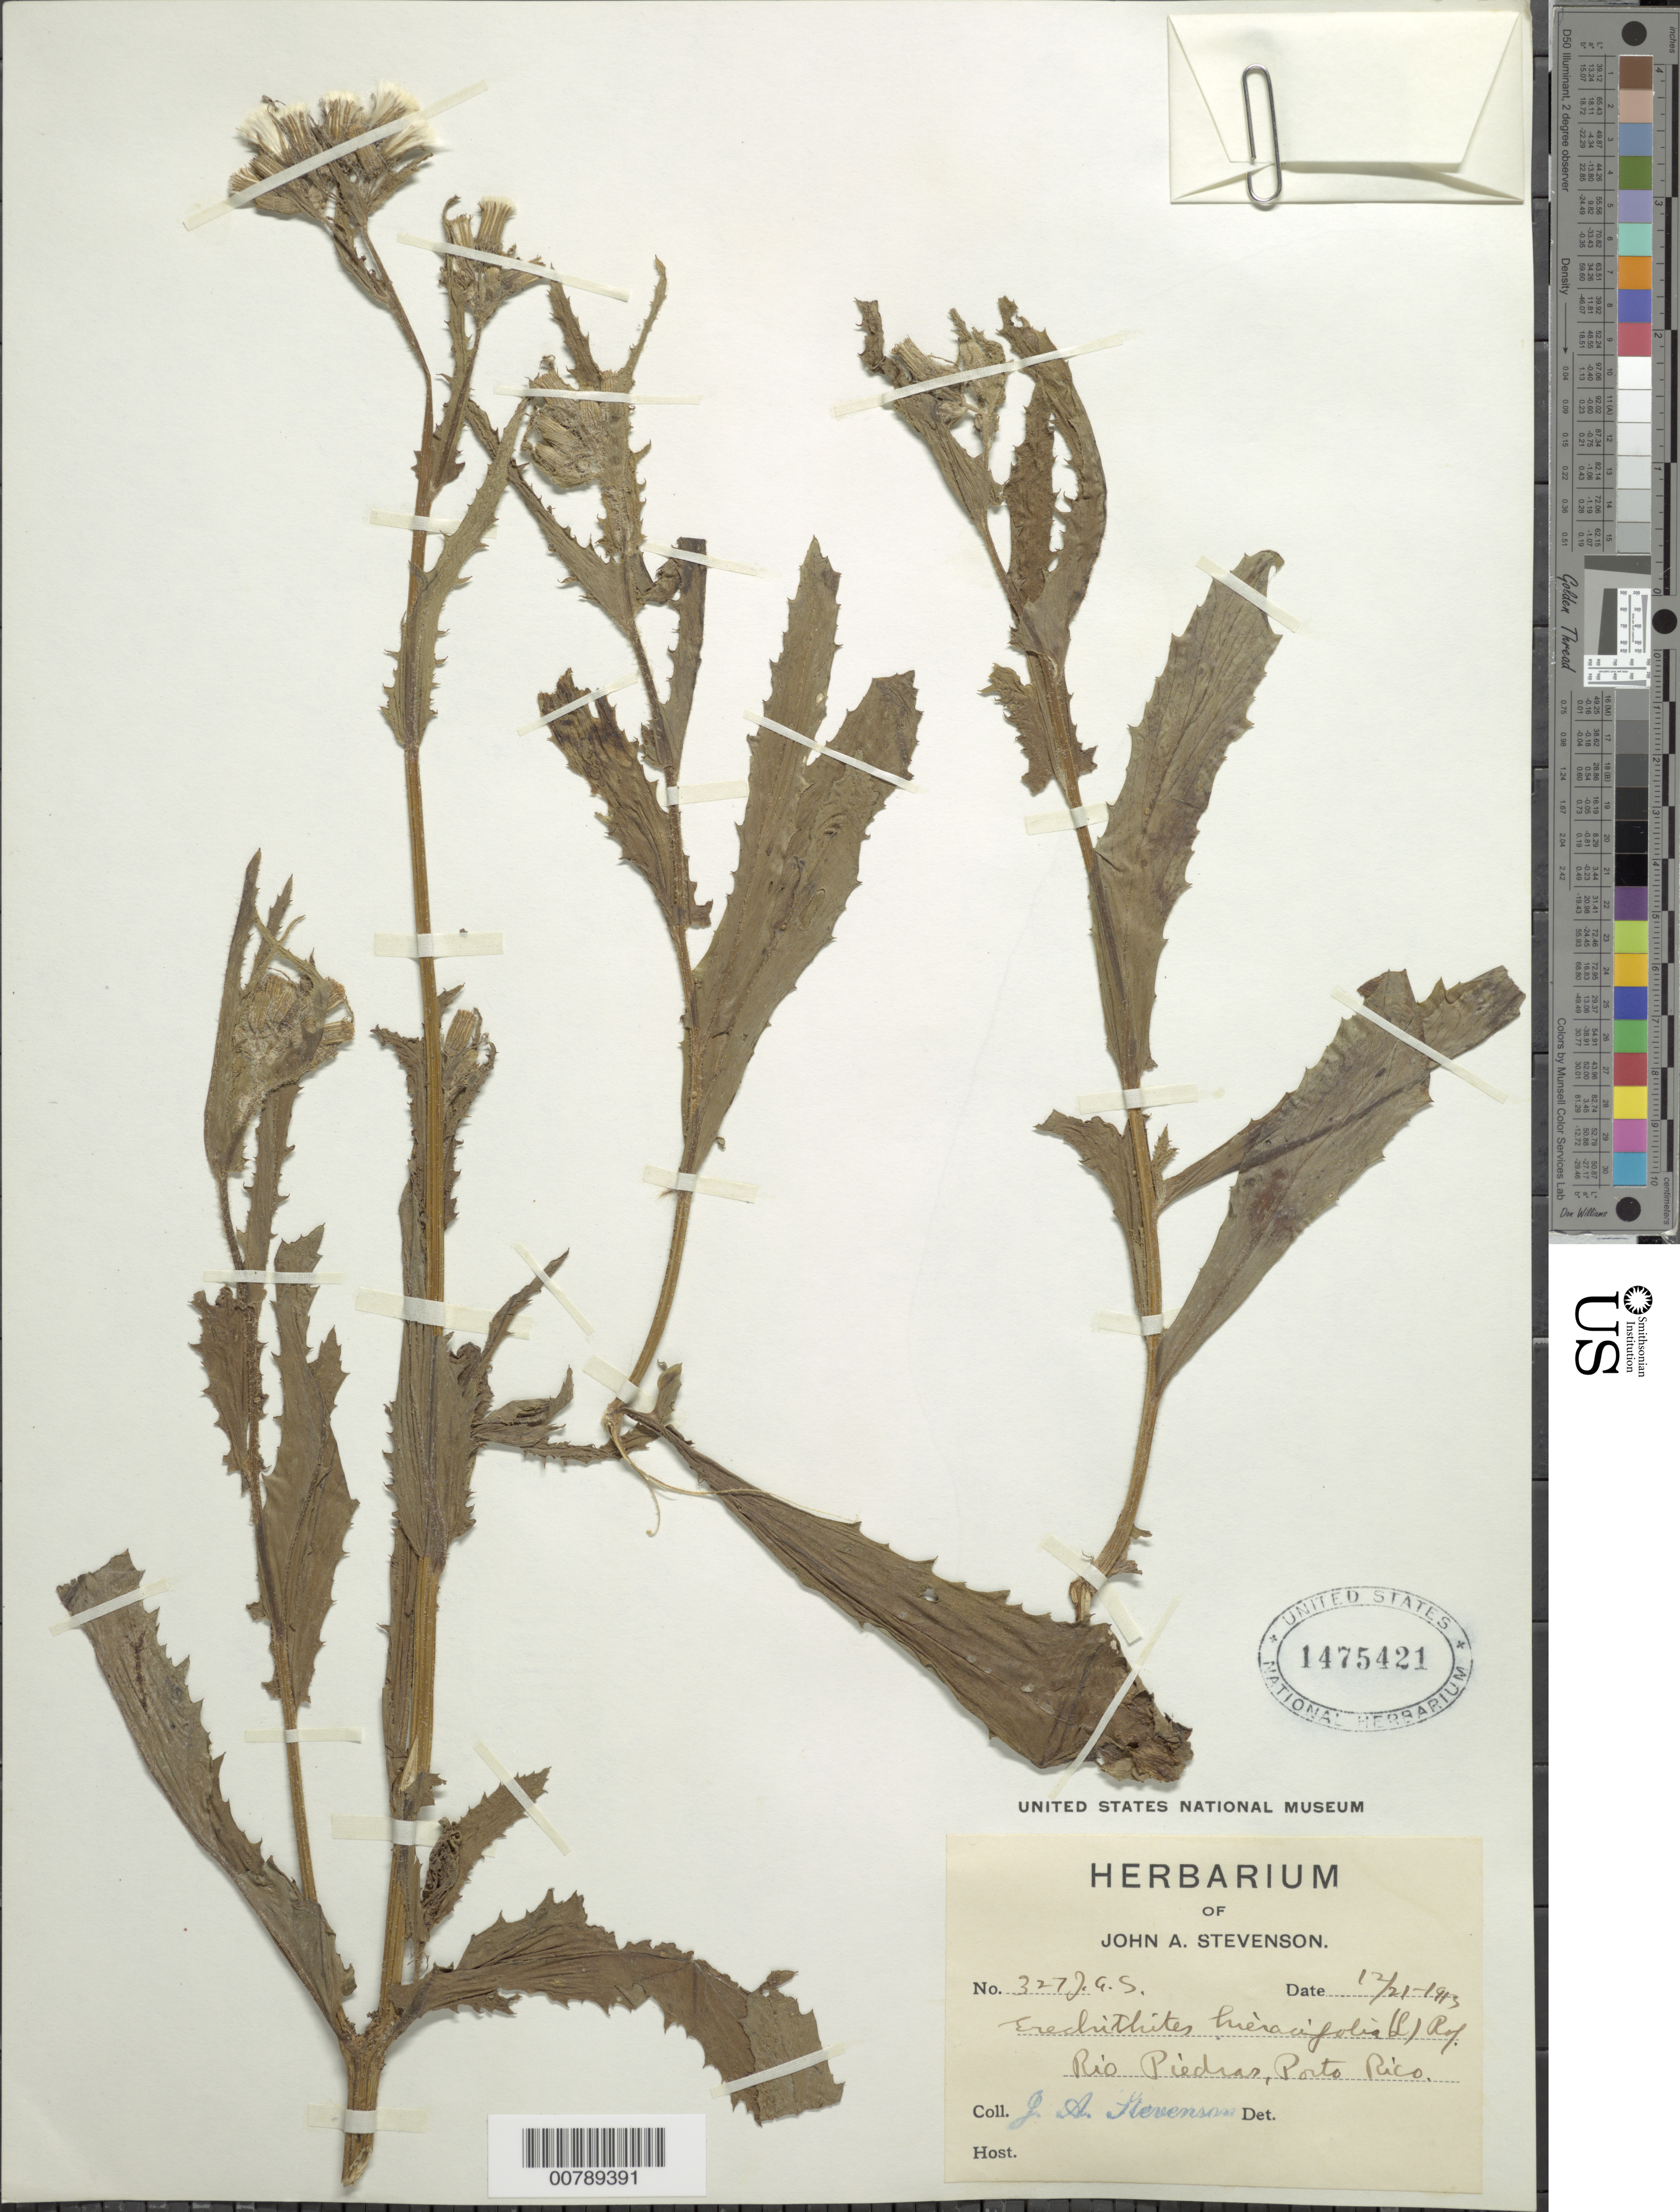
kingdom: Plantae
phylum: Tracheophyta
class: Magnoliopsida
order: Asterales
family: Asteraceae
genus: Erechtites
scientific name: Erechtites hieraciifolius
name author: (L.) Raf. ex DC.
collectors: J. Stevenson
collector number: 327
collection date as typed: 21 Dec 1913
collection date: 1913-12-21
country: Puerto Rico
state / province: San Juan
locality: Río Piedras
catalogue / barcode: US 1475421